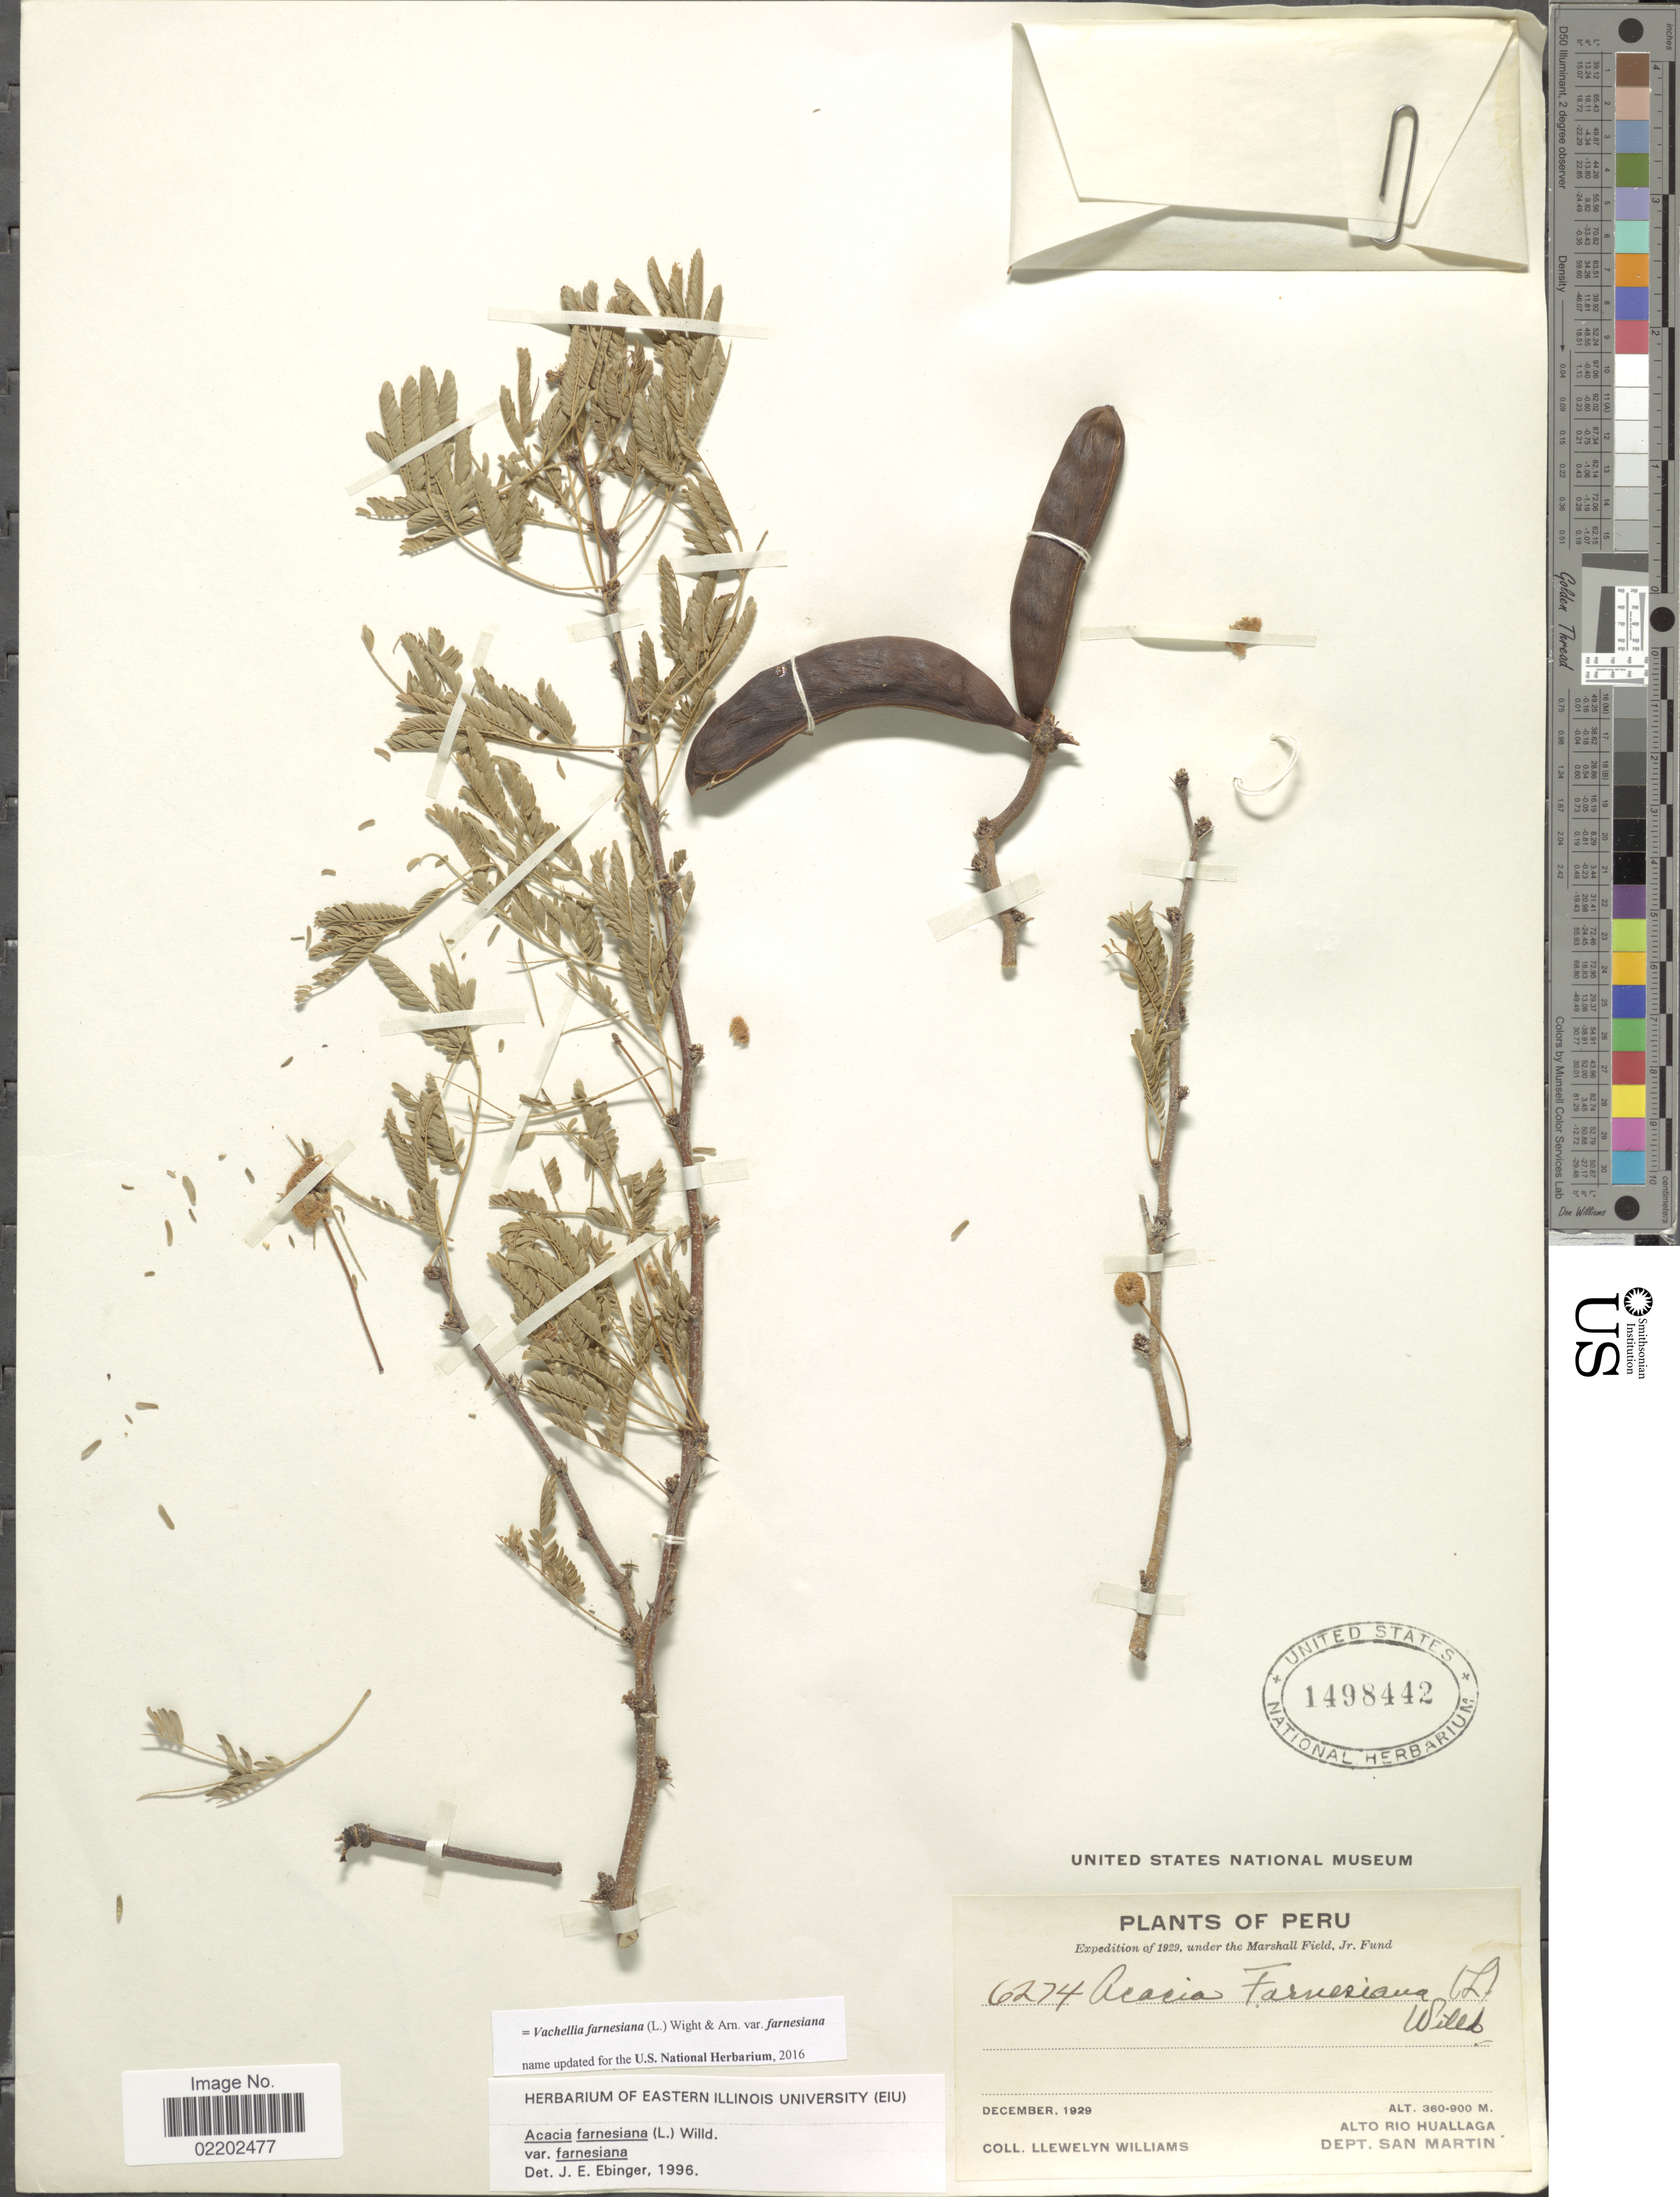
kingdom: Plantae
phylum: Tracheophyta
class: Magnoliopsida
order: Fabales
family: Fabaceae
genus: Vachellia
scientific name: Vachellia farnesiana var. farnesiana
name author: (L.) Wight & Arn.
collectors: Ll. Williams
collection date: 1929-12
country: Peru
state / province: San Martín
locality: Rio Huallaga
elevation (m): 360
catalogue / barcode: US 1498442